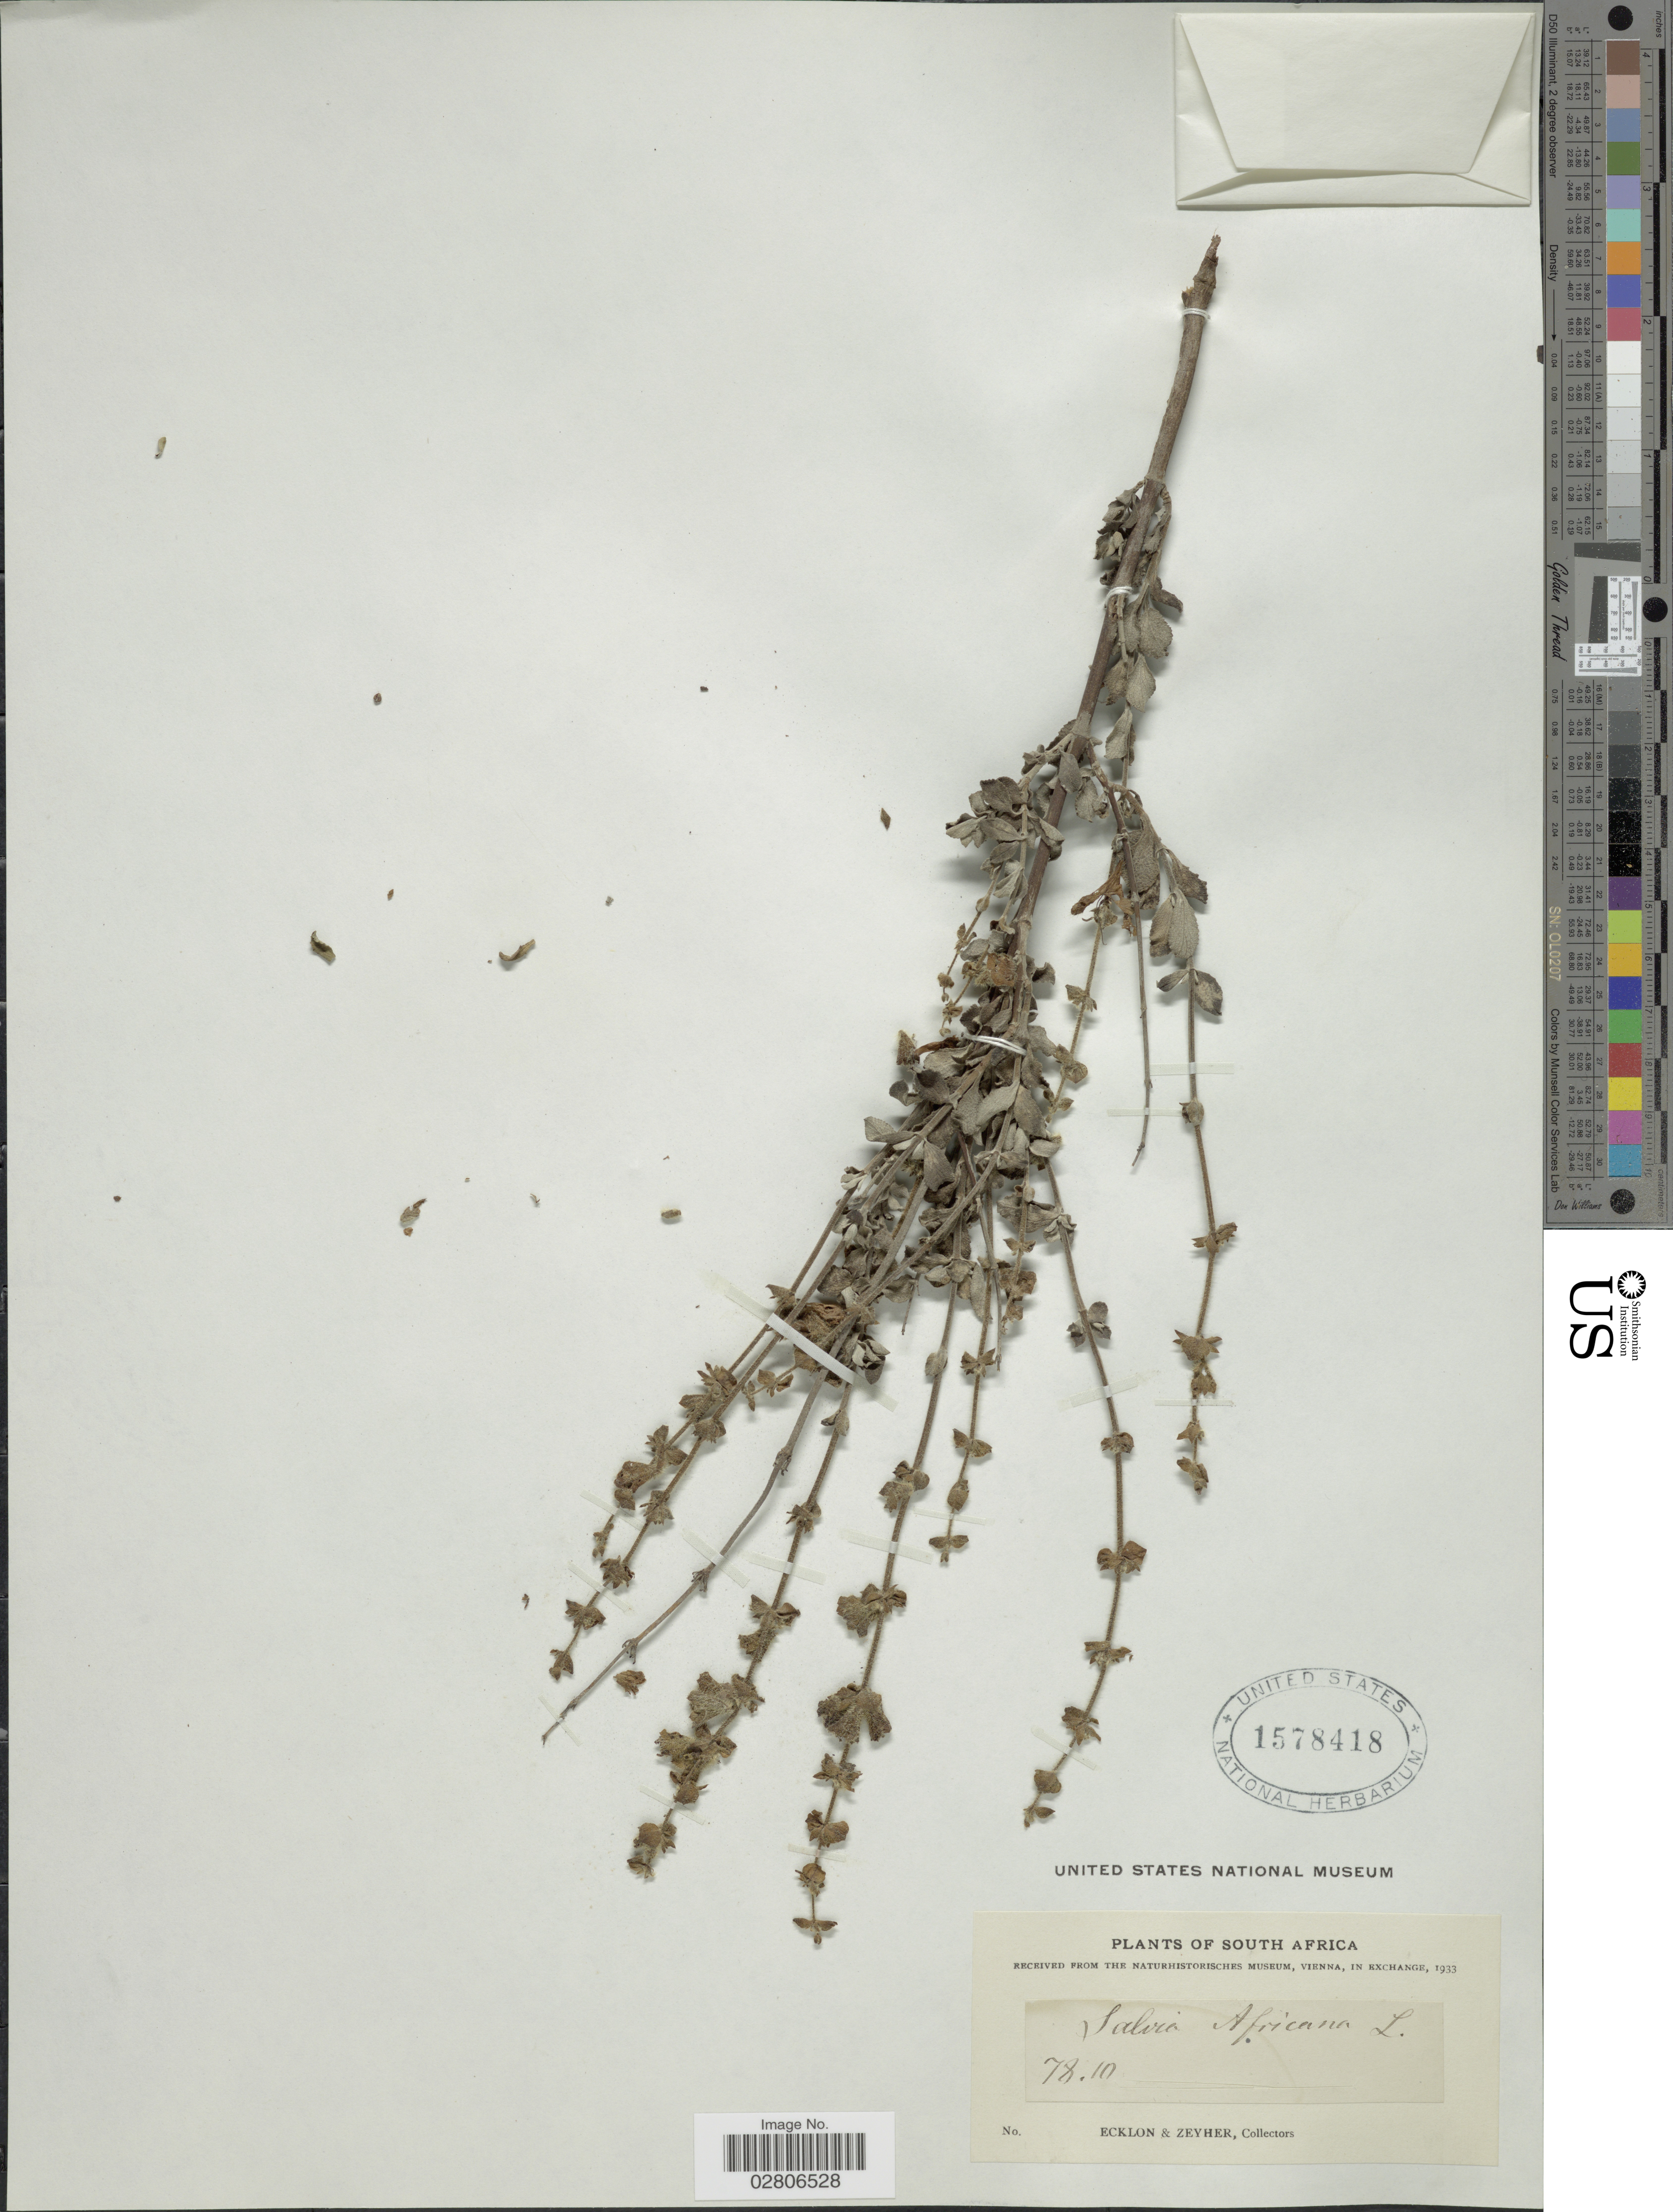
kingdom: Plantae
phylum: Tracheophyta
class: Magnoliopsida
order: Lamiales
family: Lamiaceae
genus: Salvia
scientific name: Salvia africana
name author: L.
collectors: -. Ecklon & -. Zeyher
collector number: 78.10?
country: South Africa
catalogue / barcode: US 1578418